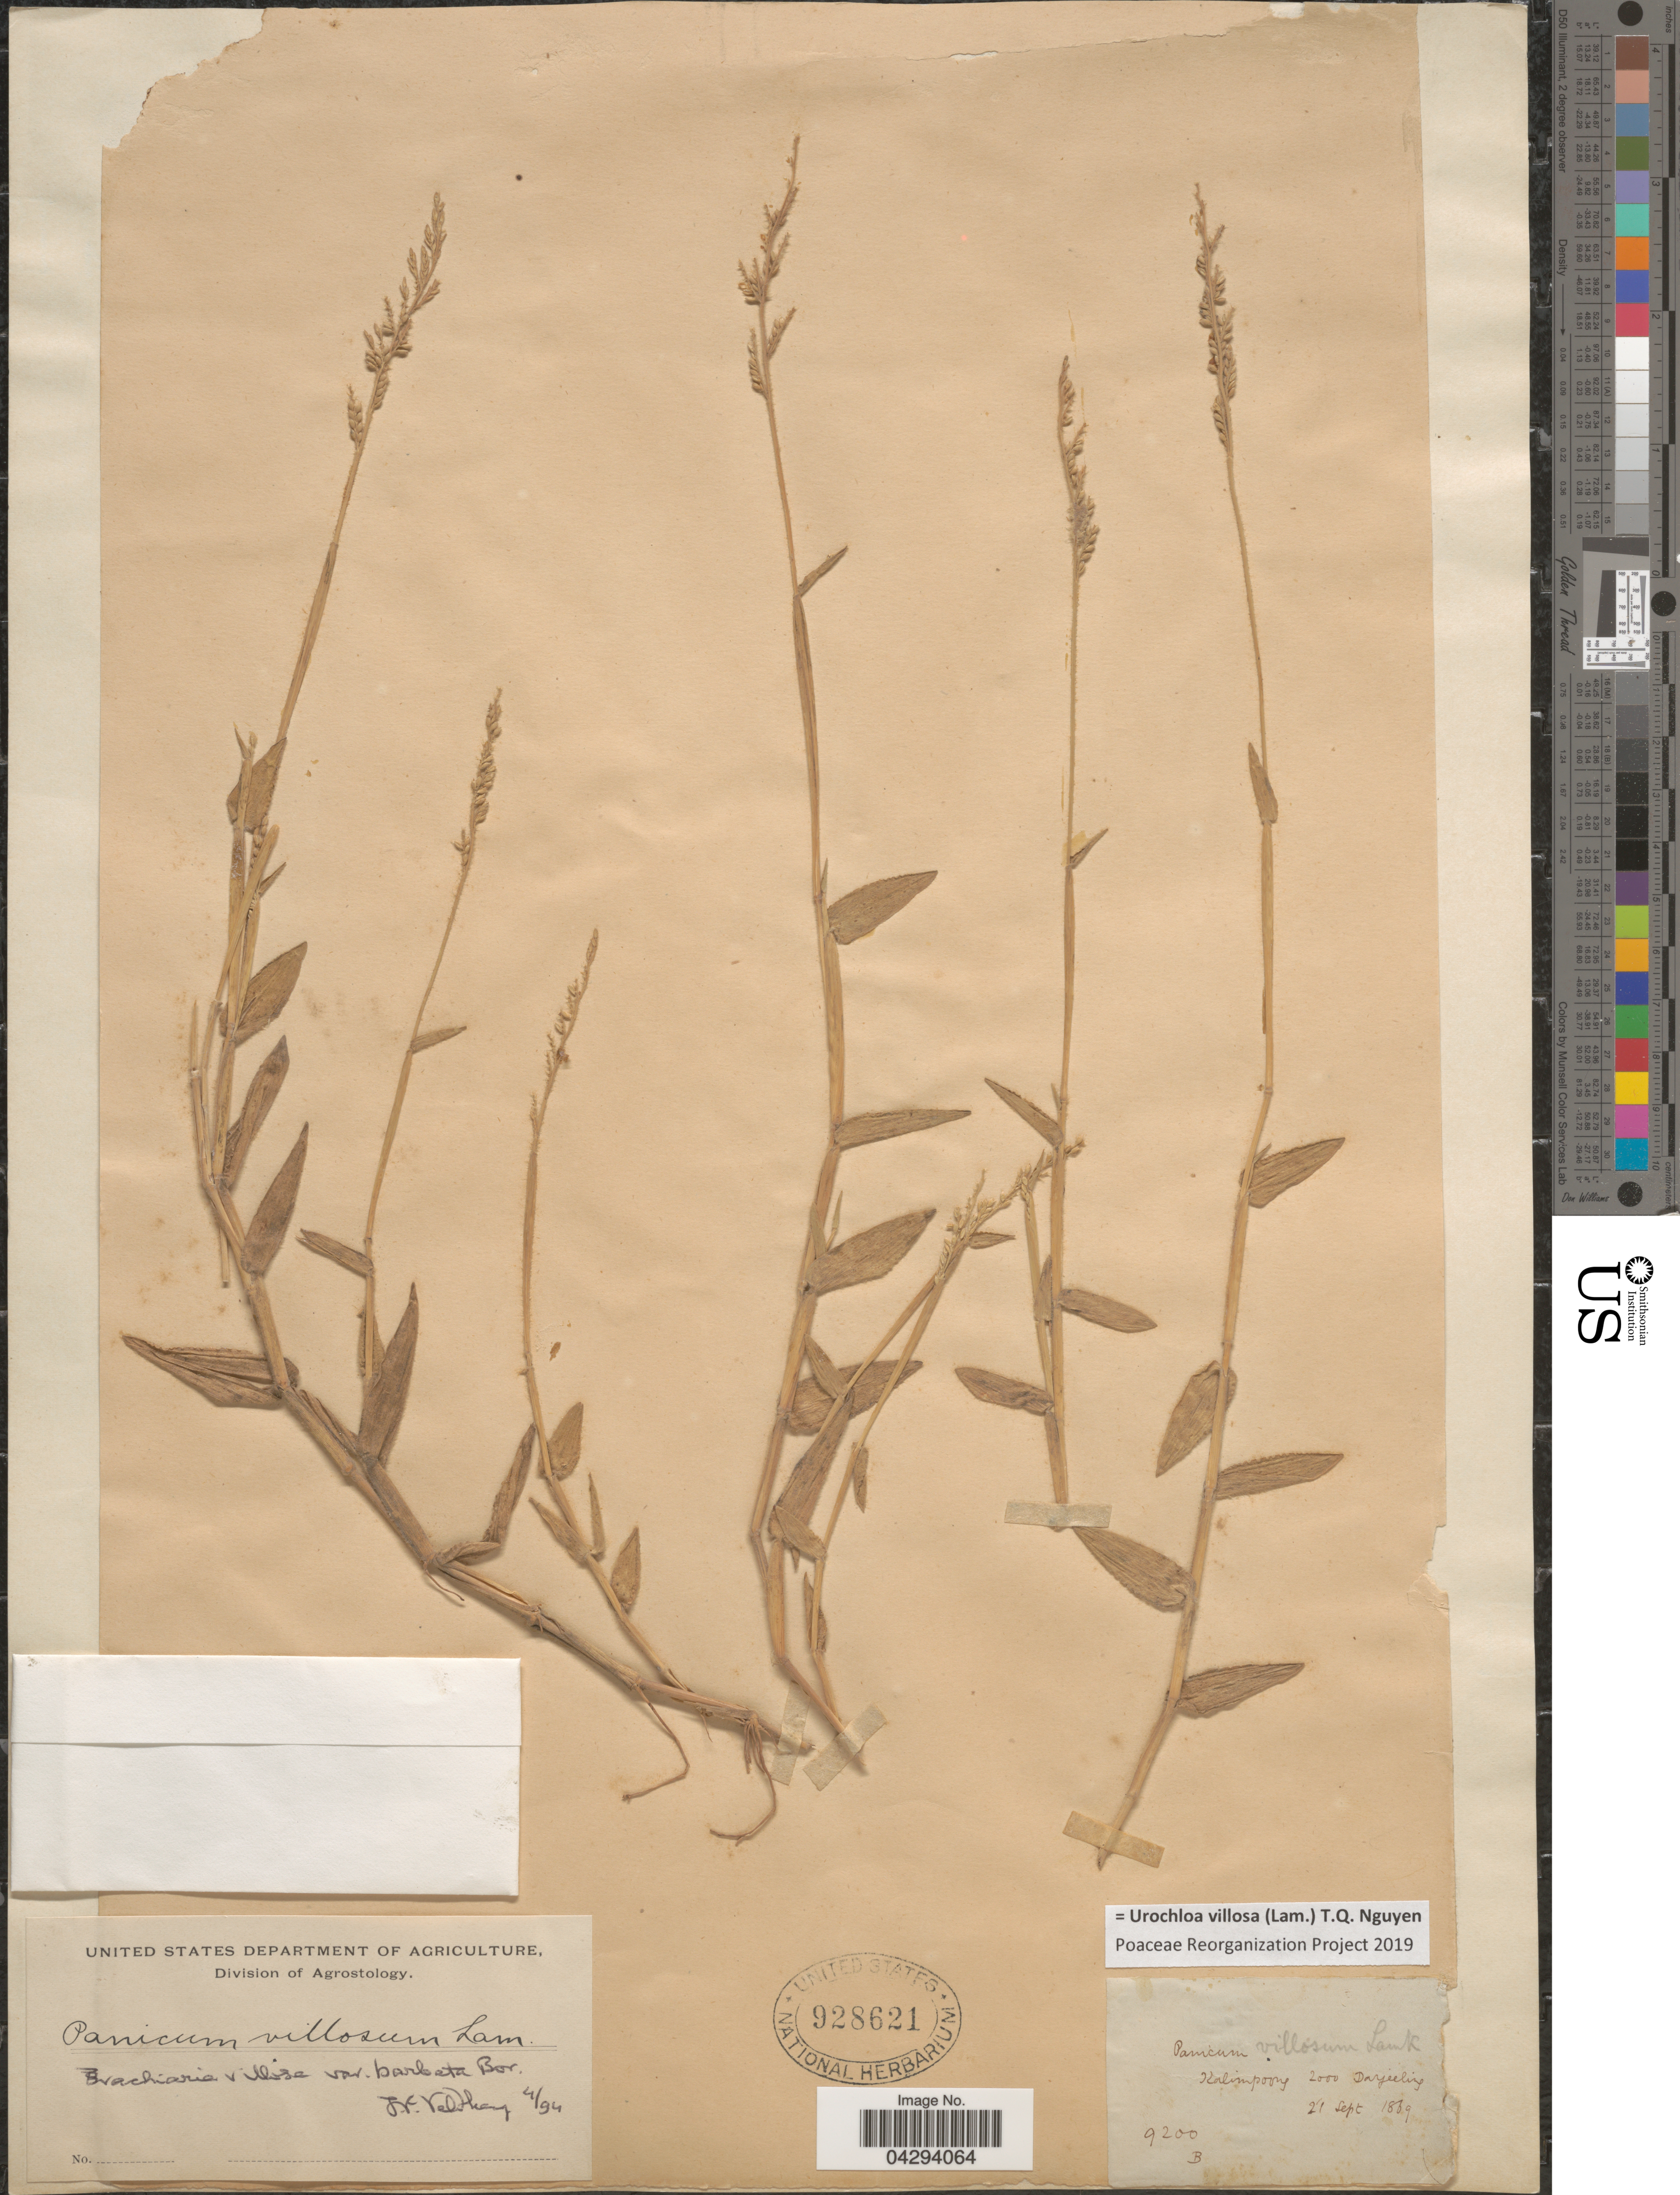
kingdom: Plantae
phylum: Tracheophyta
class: Liliopsida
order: Poales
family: Poaceae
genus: Urochloa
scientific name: Urochloa villosa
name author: (Lam.) T.Q. Nguyen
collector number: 9200B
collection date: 1869-09-21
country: India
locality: Kalimpoong. Darjeeling.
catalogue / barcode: US 928621